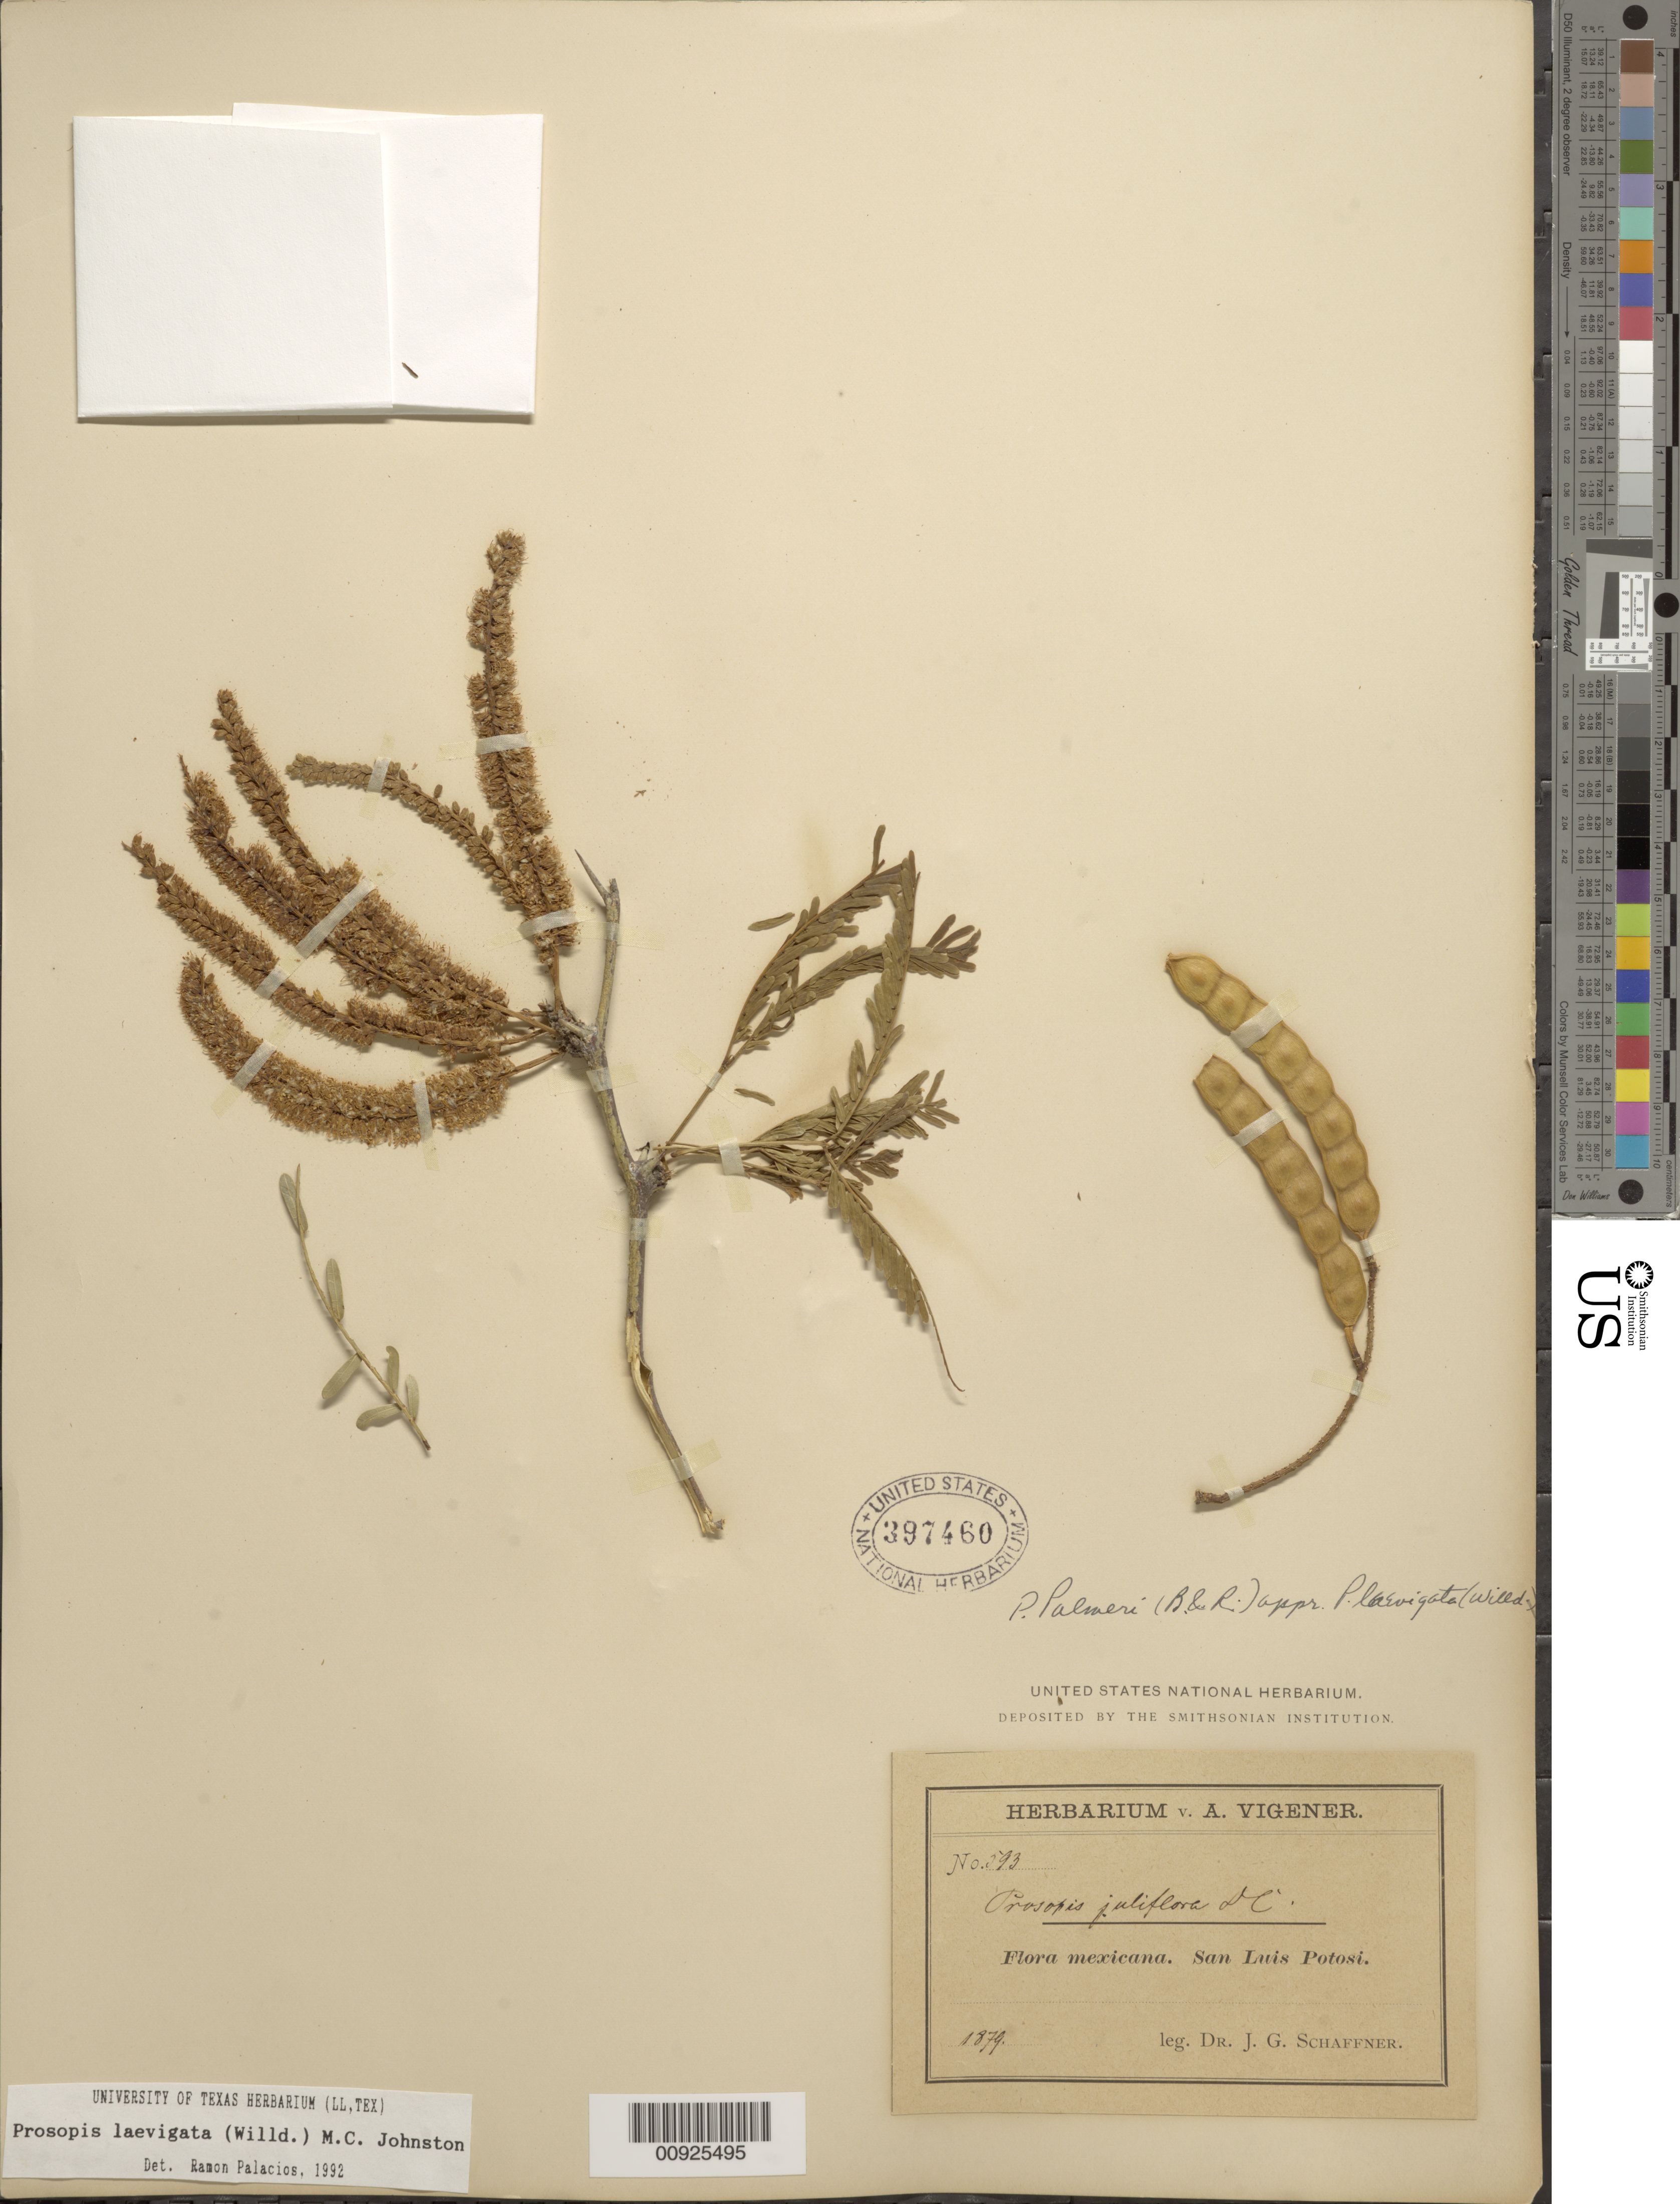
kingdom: Plantae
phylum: Tracheophyta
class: Magnoliopsida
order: Fabales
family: Fabaceae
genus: Neltuma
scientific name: Neltuma laevigata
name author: (Humb. & Bonpl. ex Willd.) Britton & Rose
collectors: J. G. Schaffner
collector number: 593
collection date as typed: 1879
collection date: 1879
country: Mexico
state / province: San Luis Potosí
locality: San Luis Potosí.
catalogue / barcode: US 397460